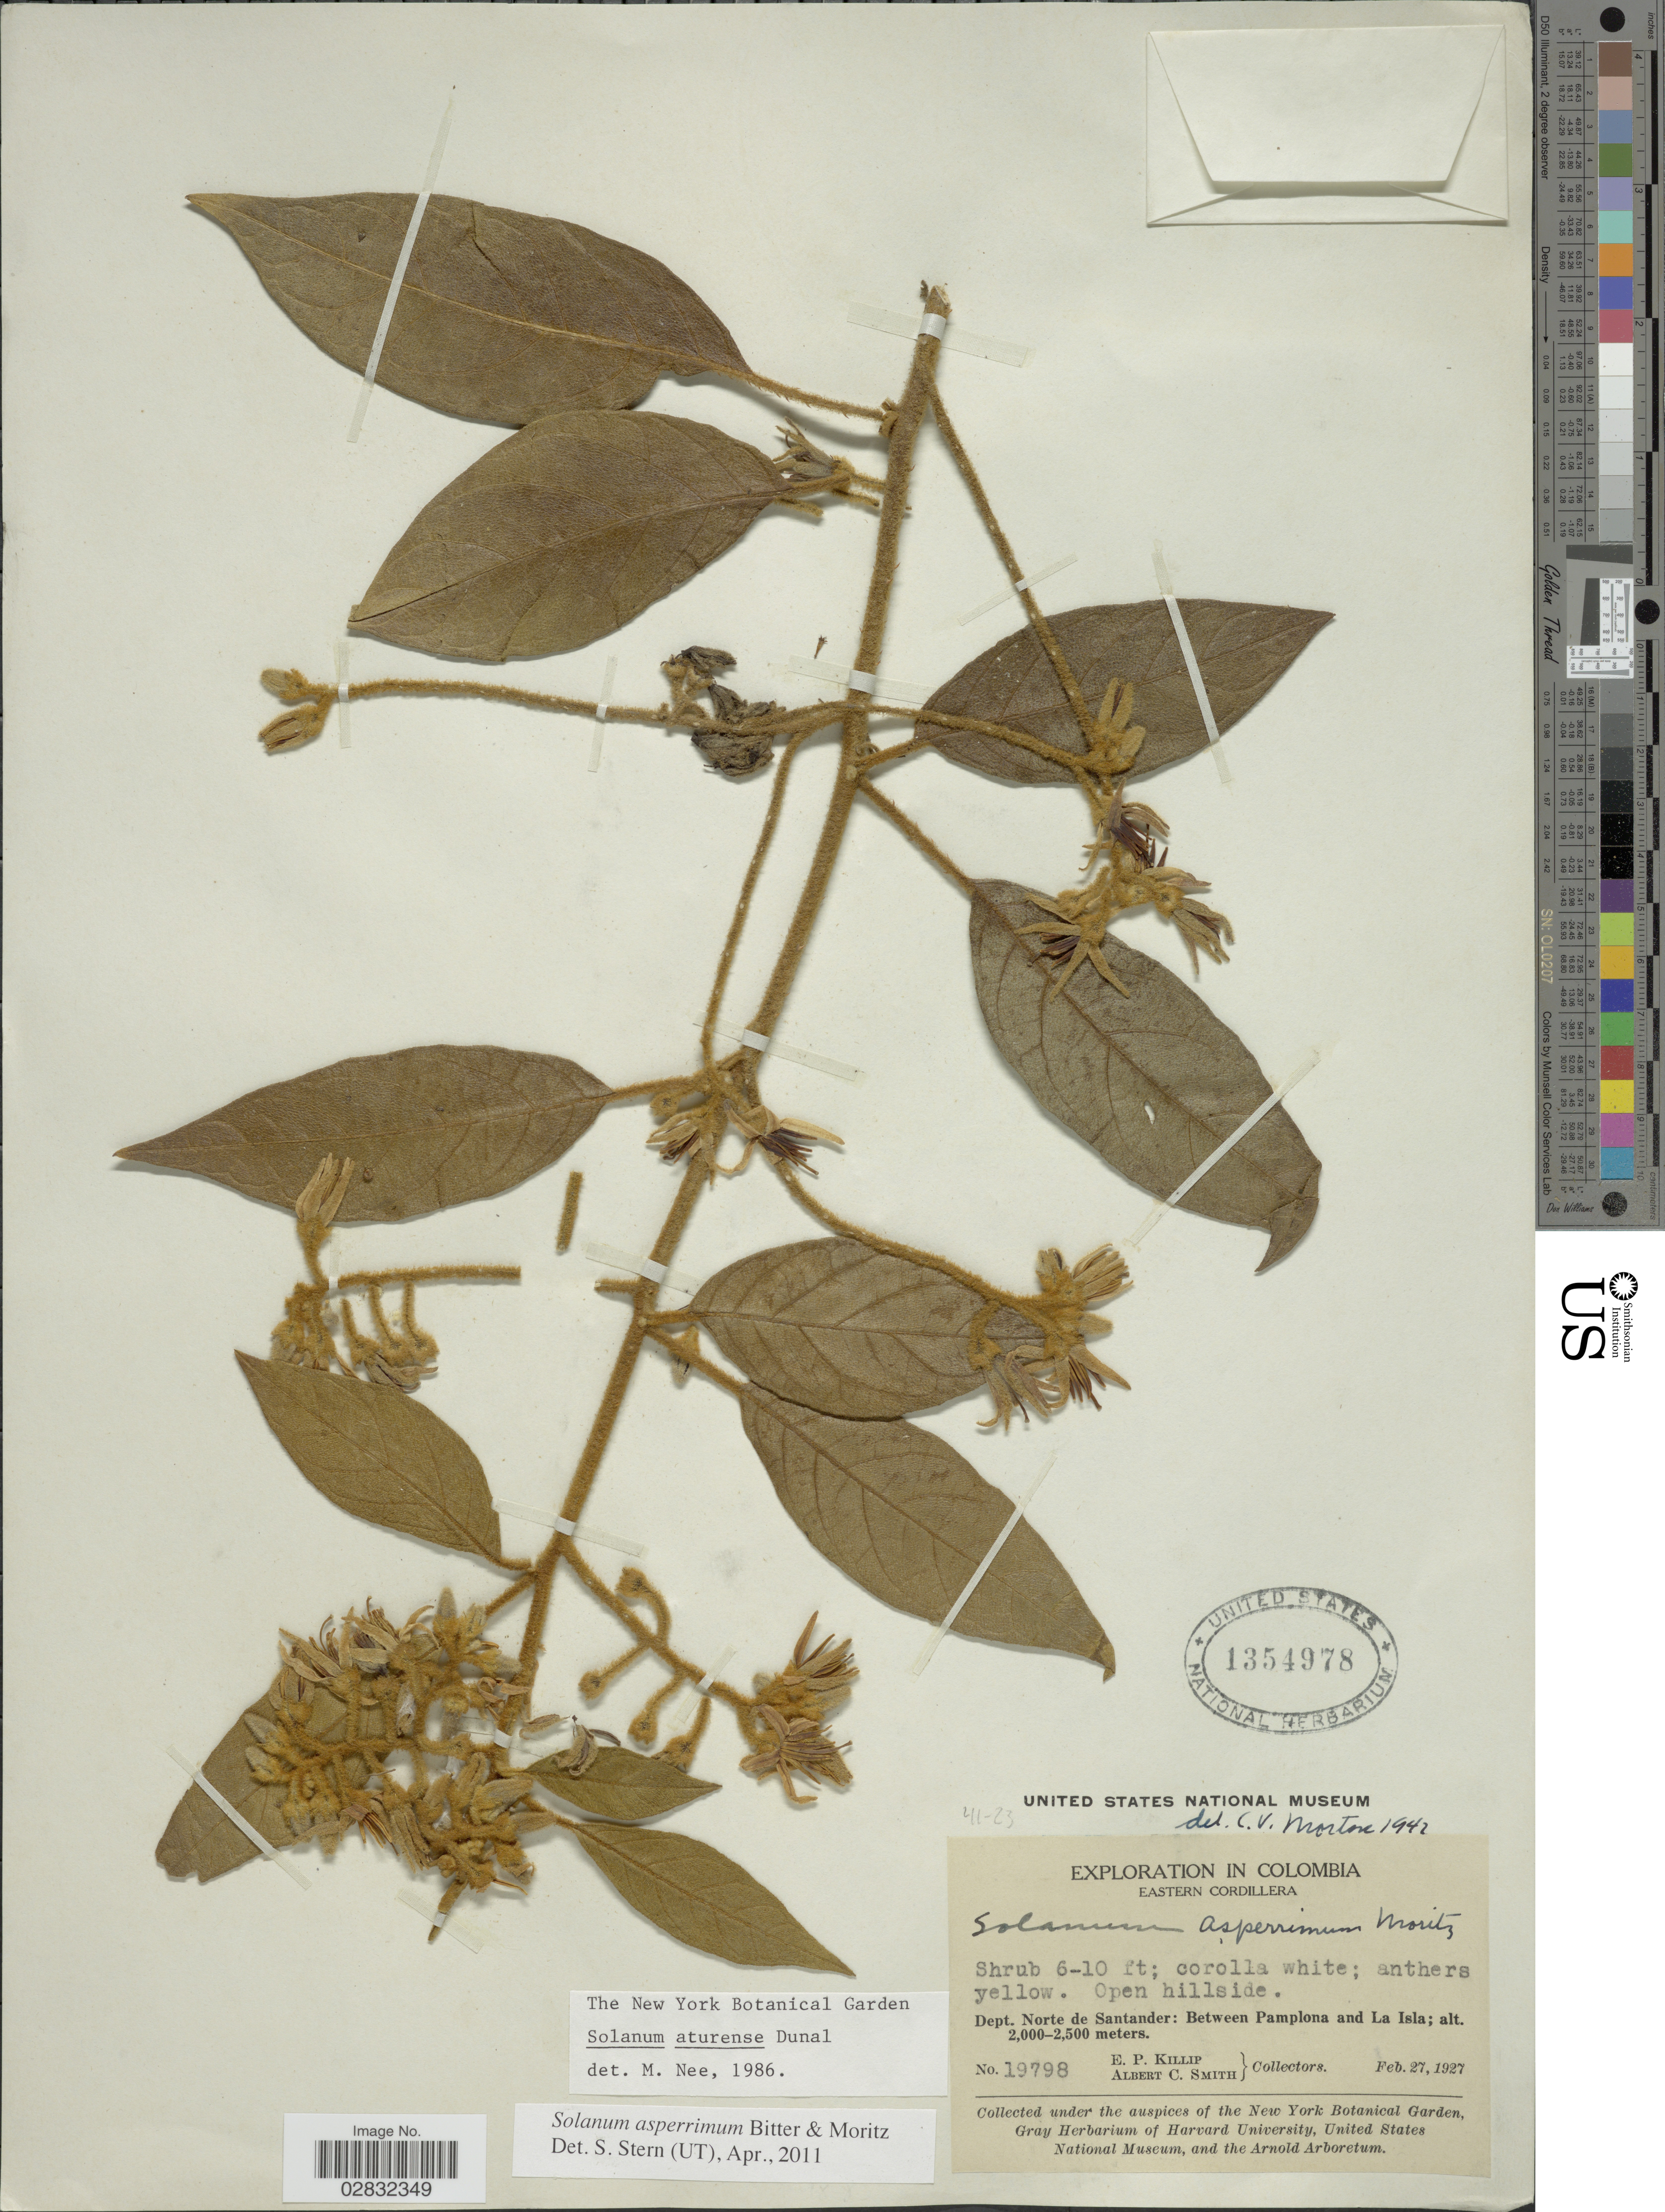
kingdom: Plantae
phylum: Tracheophyta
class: Magnoliopsida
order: Solanales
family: Solanaceae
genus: Solanum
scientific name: Solanum asperrimum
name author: Bitter & Moritz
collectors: E. P. Killip & A. C. Smith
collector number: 19798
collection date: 1927-02-27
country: Colombia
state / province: Norte de Santander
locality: Dept. Norte de Santander: Between Pamplona and La Isla, Eastern Cordillera.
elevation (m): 2000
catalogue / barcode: US 1354978